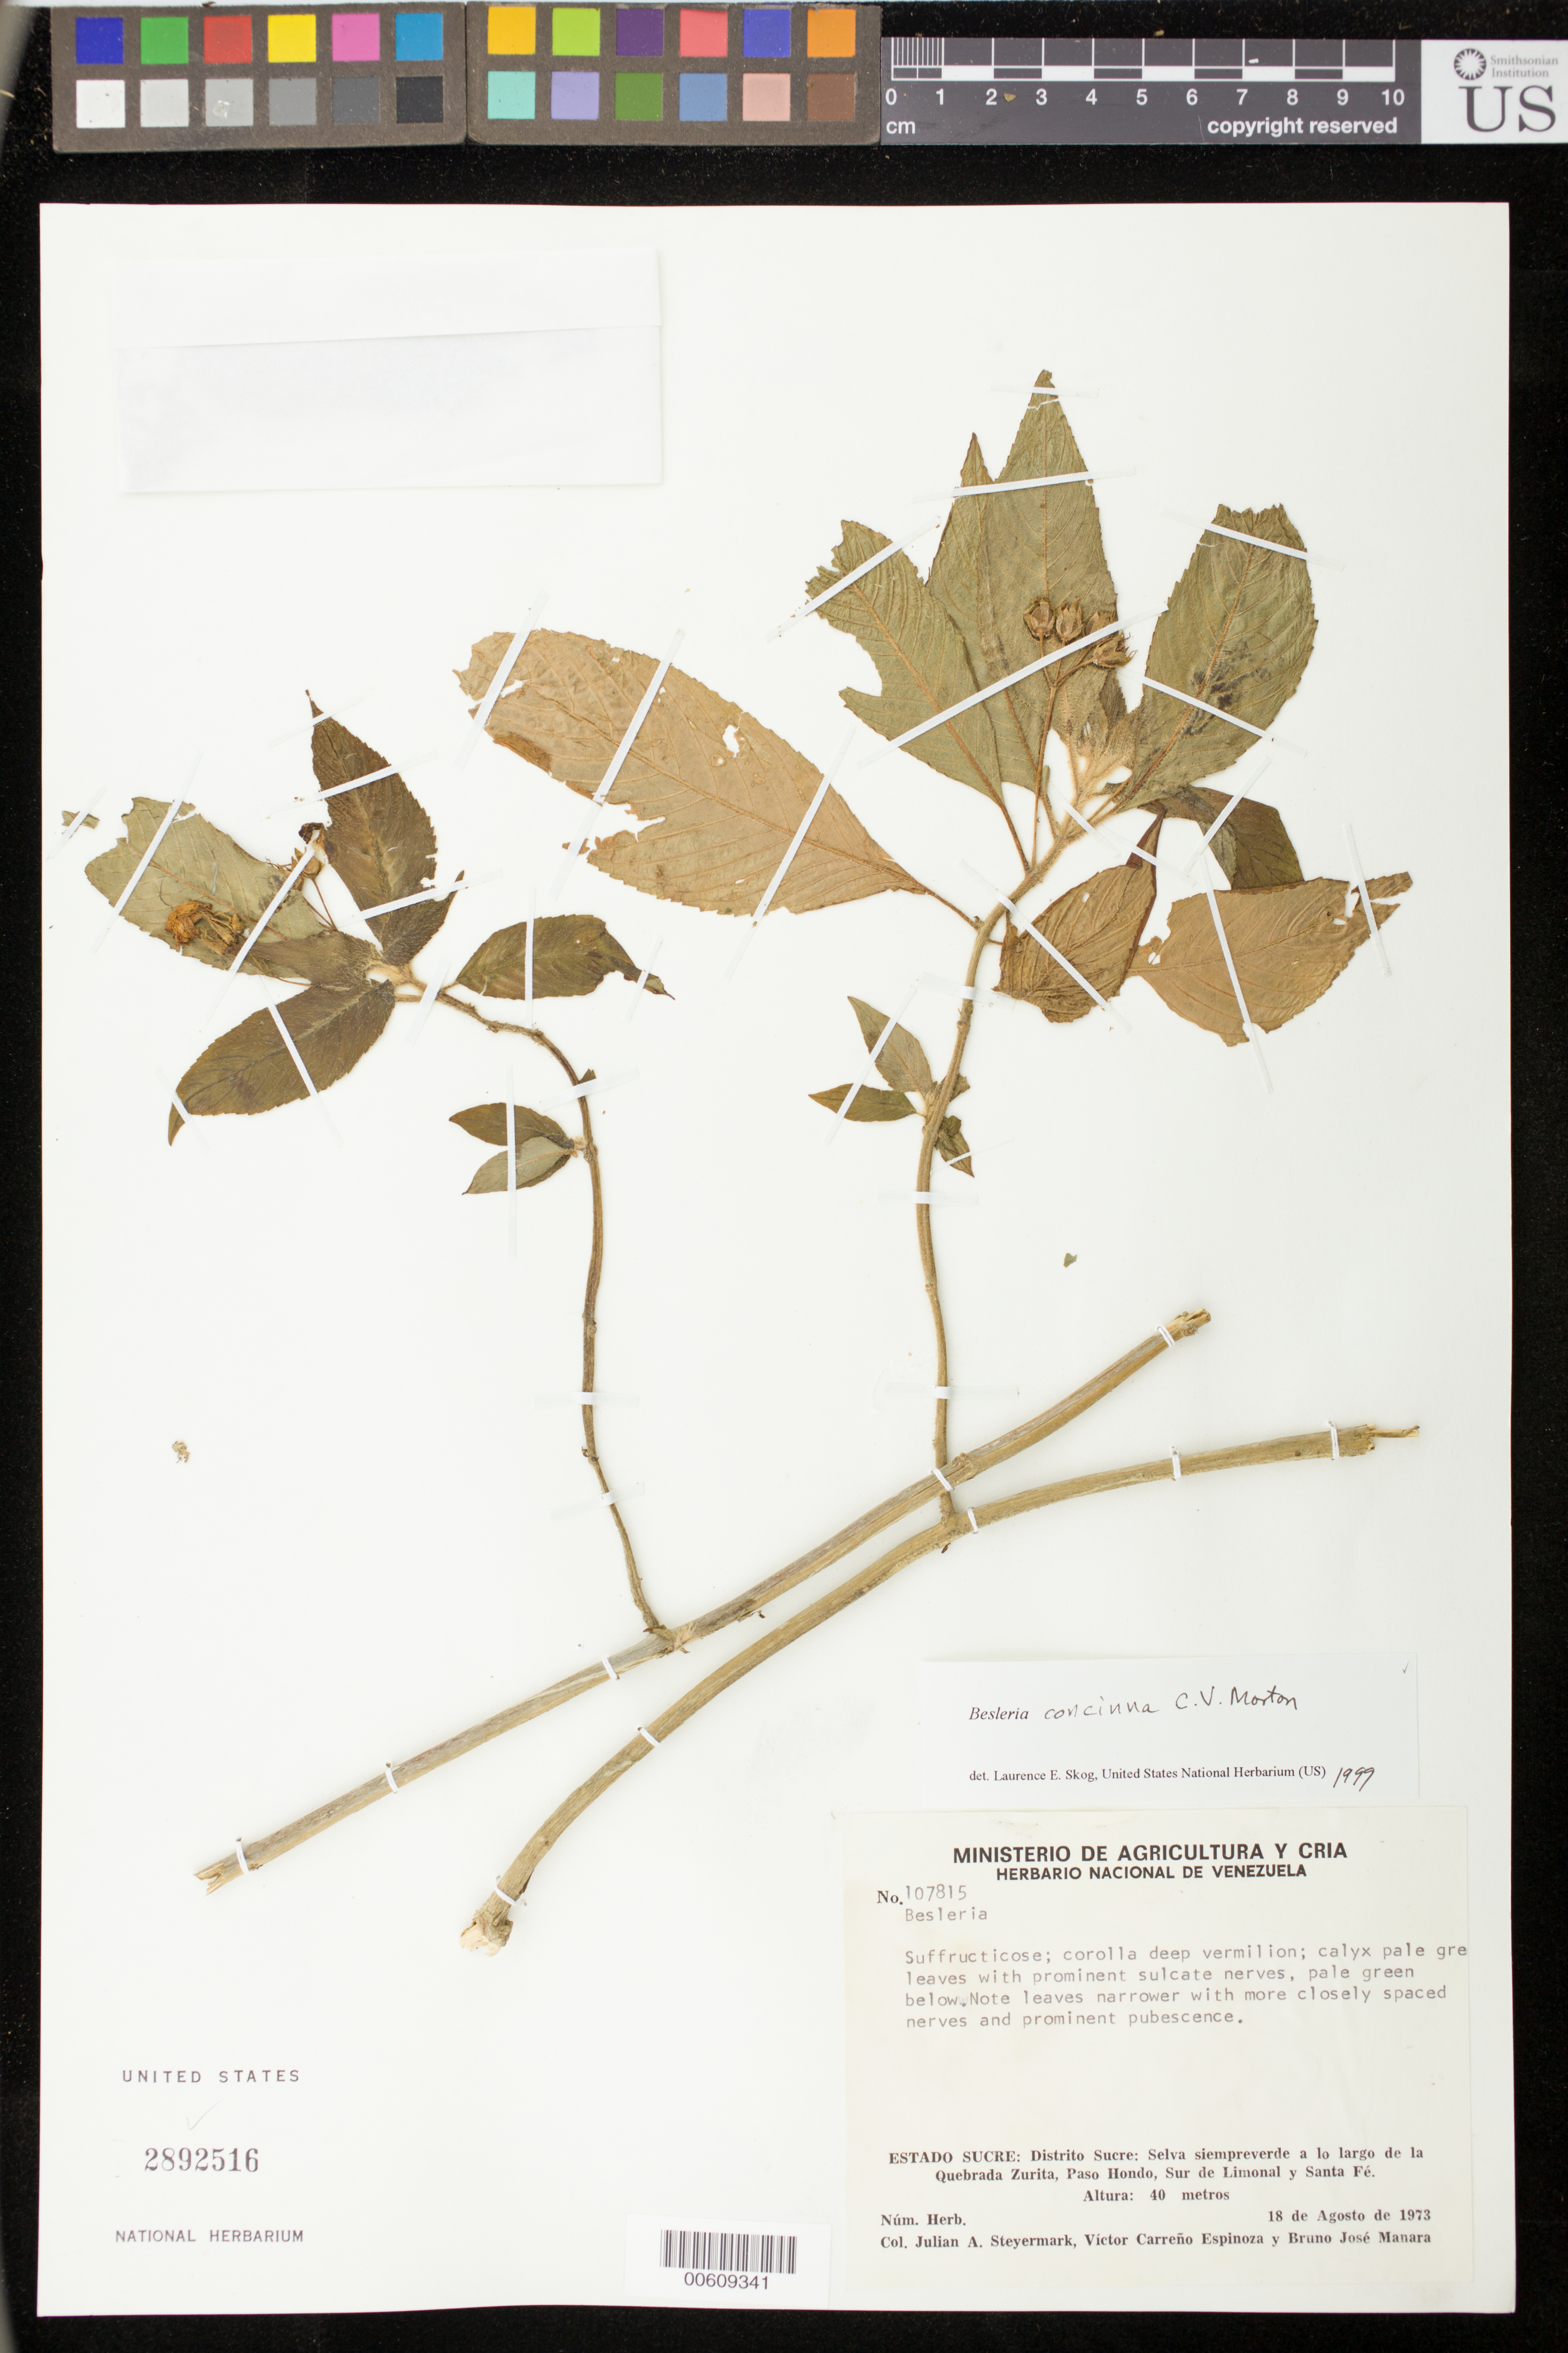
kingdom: Plantae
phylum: Tracheophyta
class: Magnoliopsida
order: Lamiales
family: Gesneriaceae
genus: Besleria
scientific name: Besleria concinna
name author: C.V. Morton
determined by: Skog, Laurence E.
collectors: J. Steyermark, V. Carreño E. & B. Manara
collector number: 107815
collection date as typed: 18 Aug 1973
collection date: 1973-08-18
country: Venezuela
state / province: Sucre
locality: Distrito Sucre: a lo largo de la Quebrada Zurita, Paso Hondo, S de Limonal y Santa Fé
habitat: Selva siempreverde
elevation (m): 40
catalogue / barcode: US 2892516